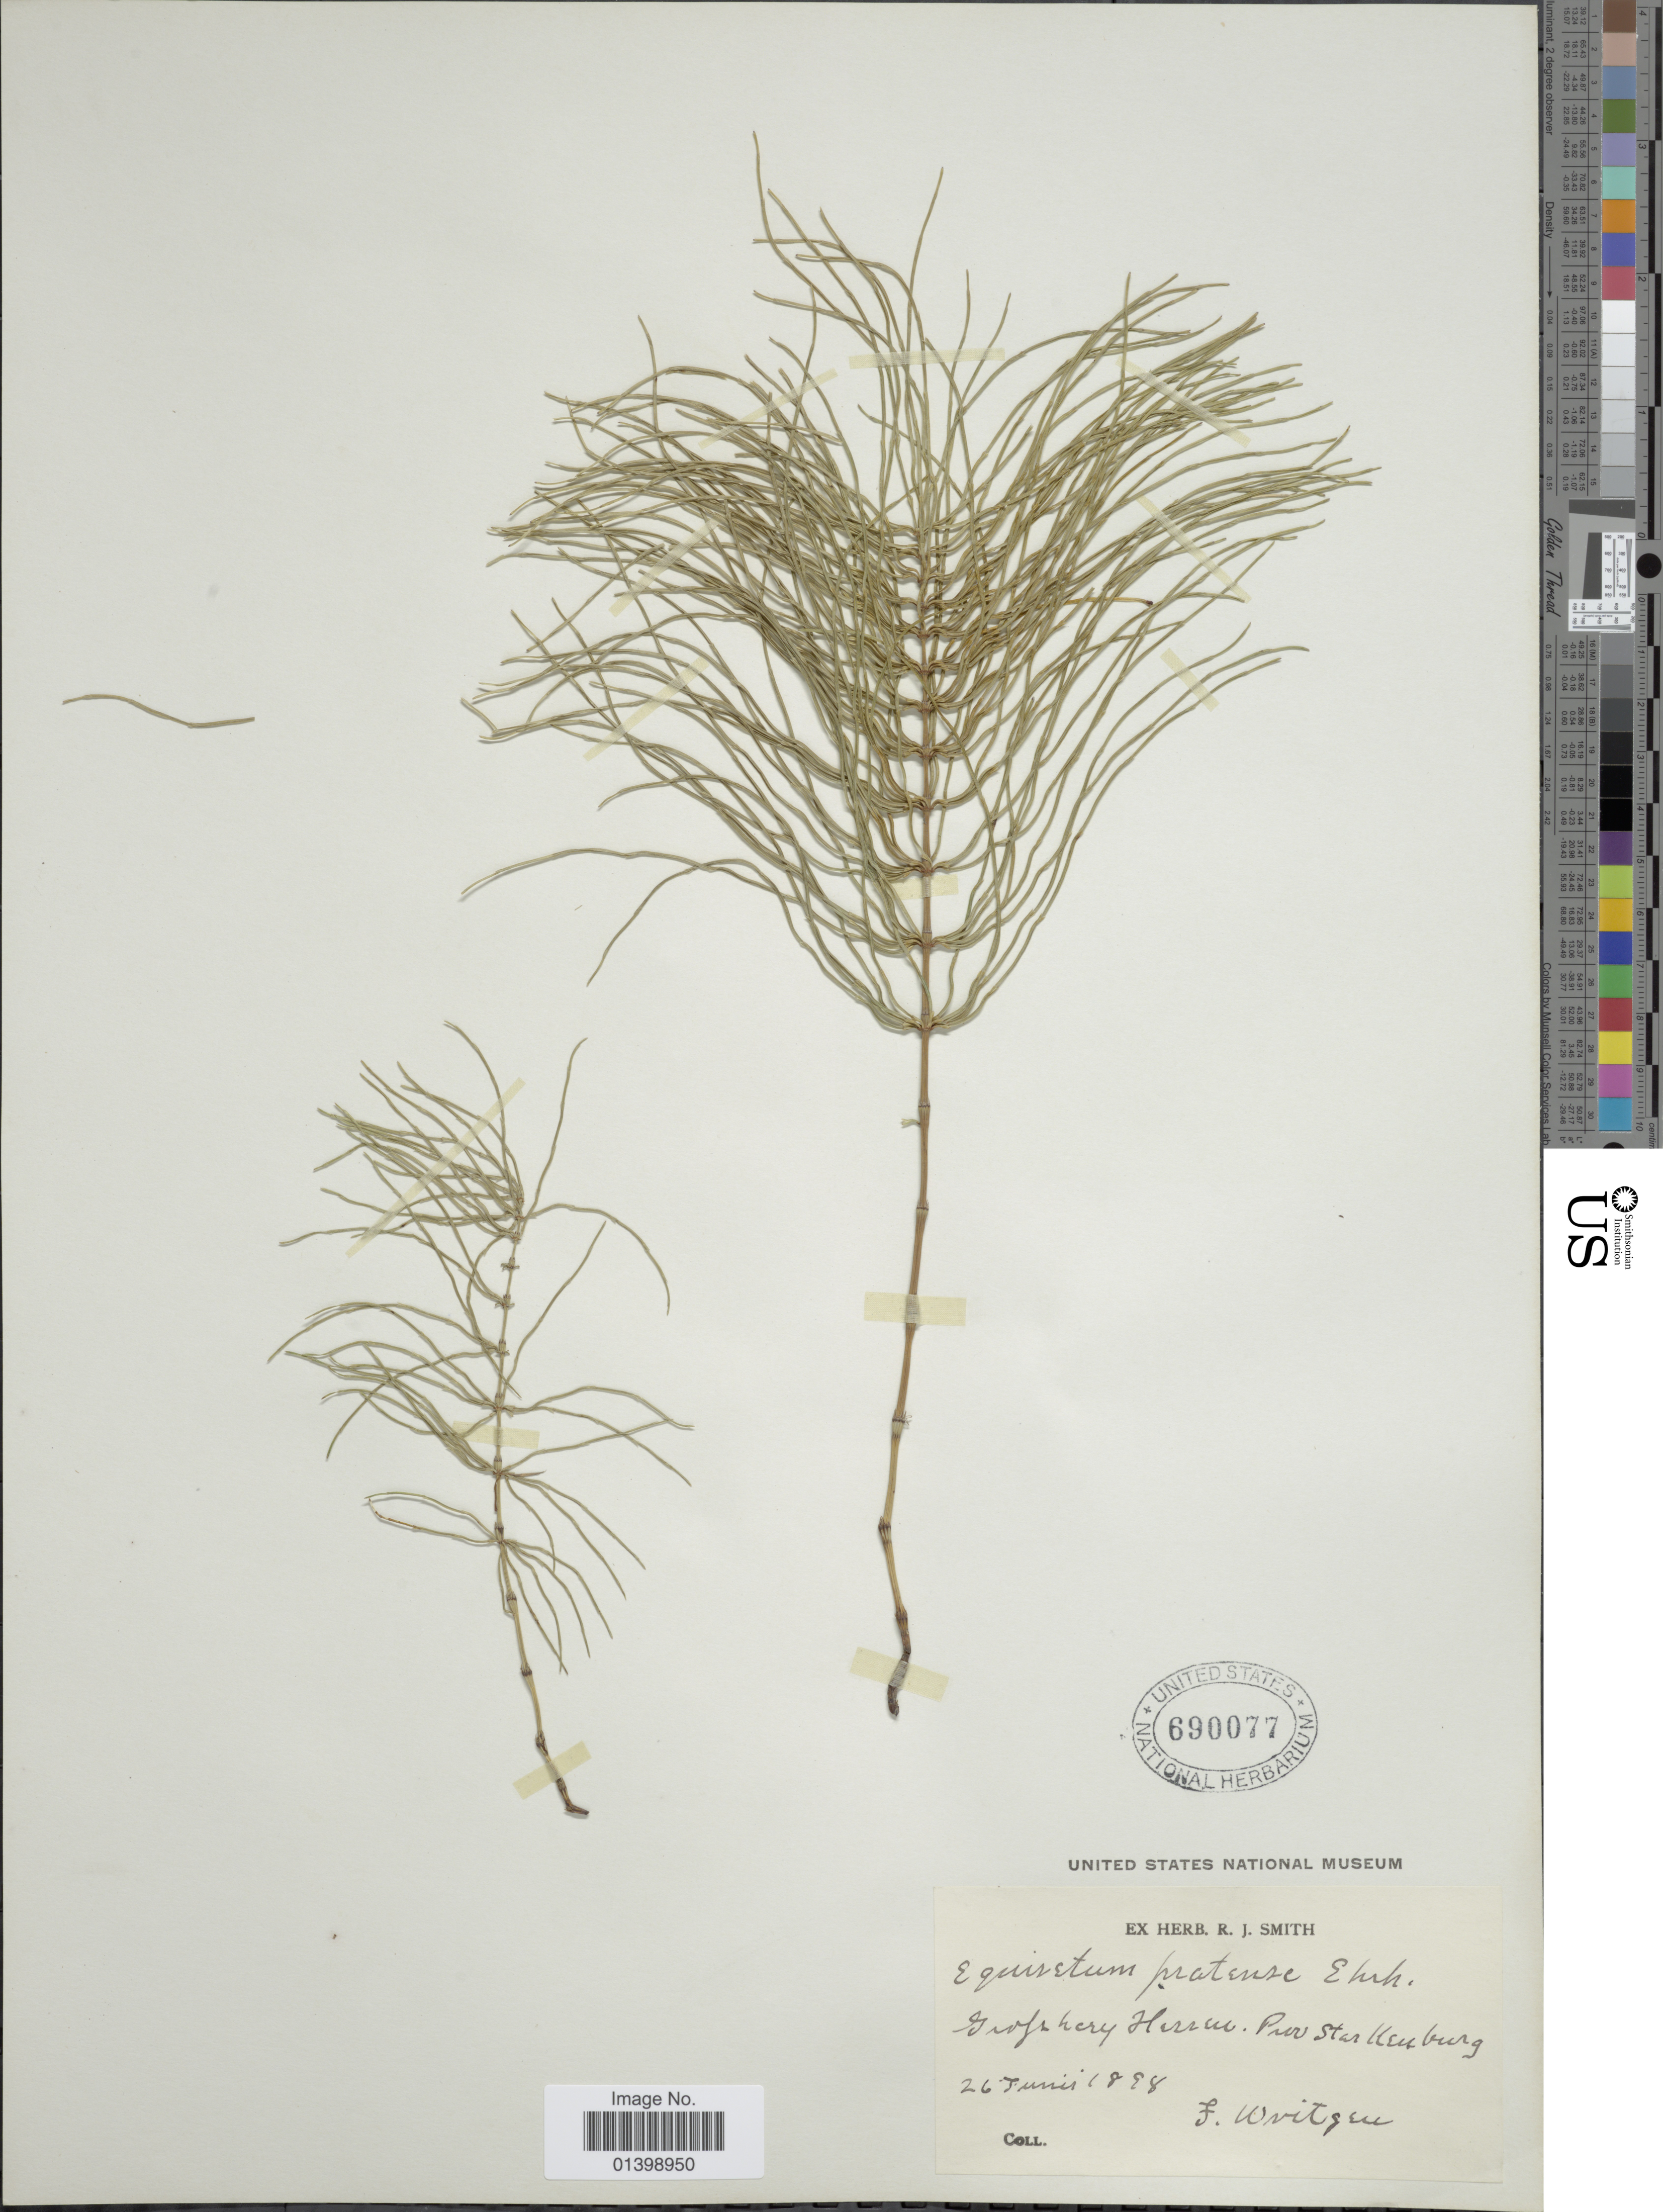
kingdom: Plantae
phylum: Tracheophyta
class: Polypodiopsida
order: Equisetales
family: Equisetaceae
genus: Equisetum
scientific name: Equisetum pratense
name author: Ehrh.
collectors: F. Wirtgen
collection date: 1898-06-26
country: Germany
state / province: Rhineland-Palatinate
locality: Grofsberg, Prov. Starkenburg [interpreted]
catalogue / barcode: US 690077